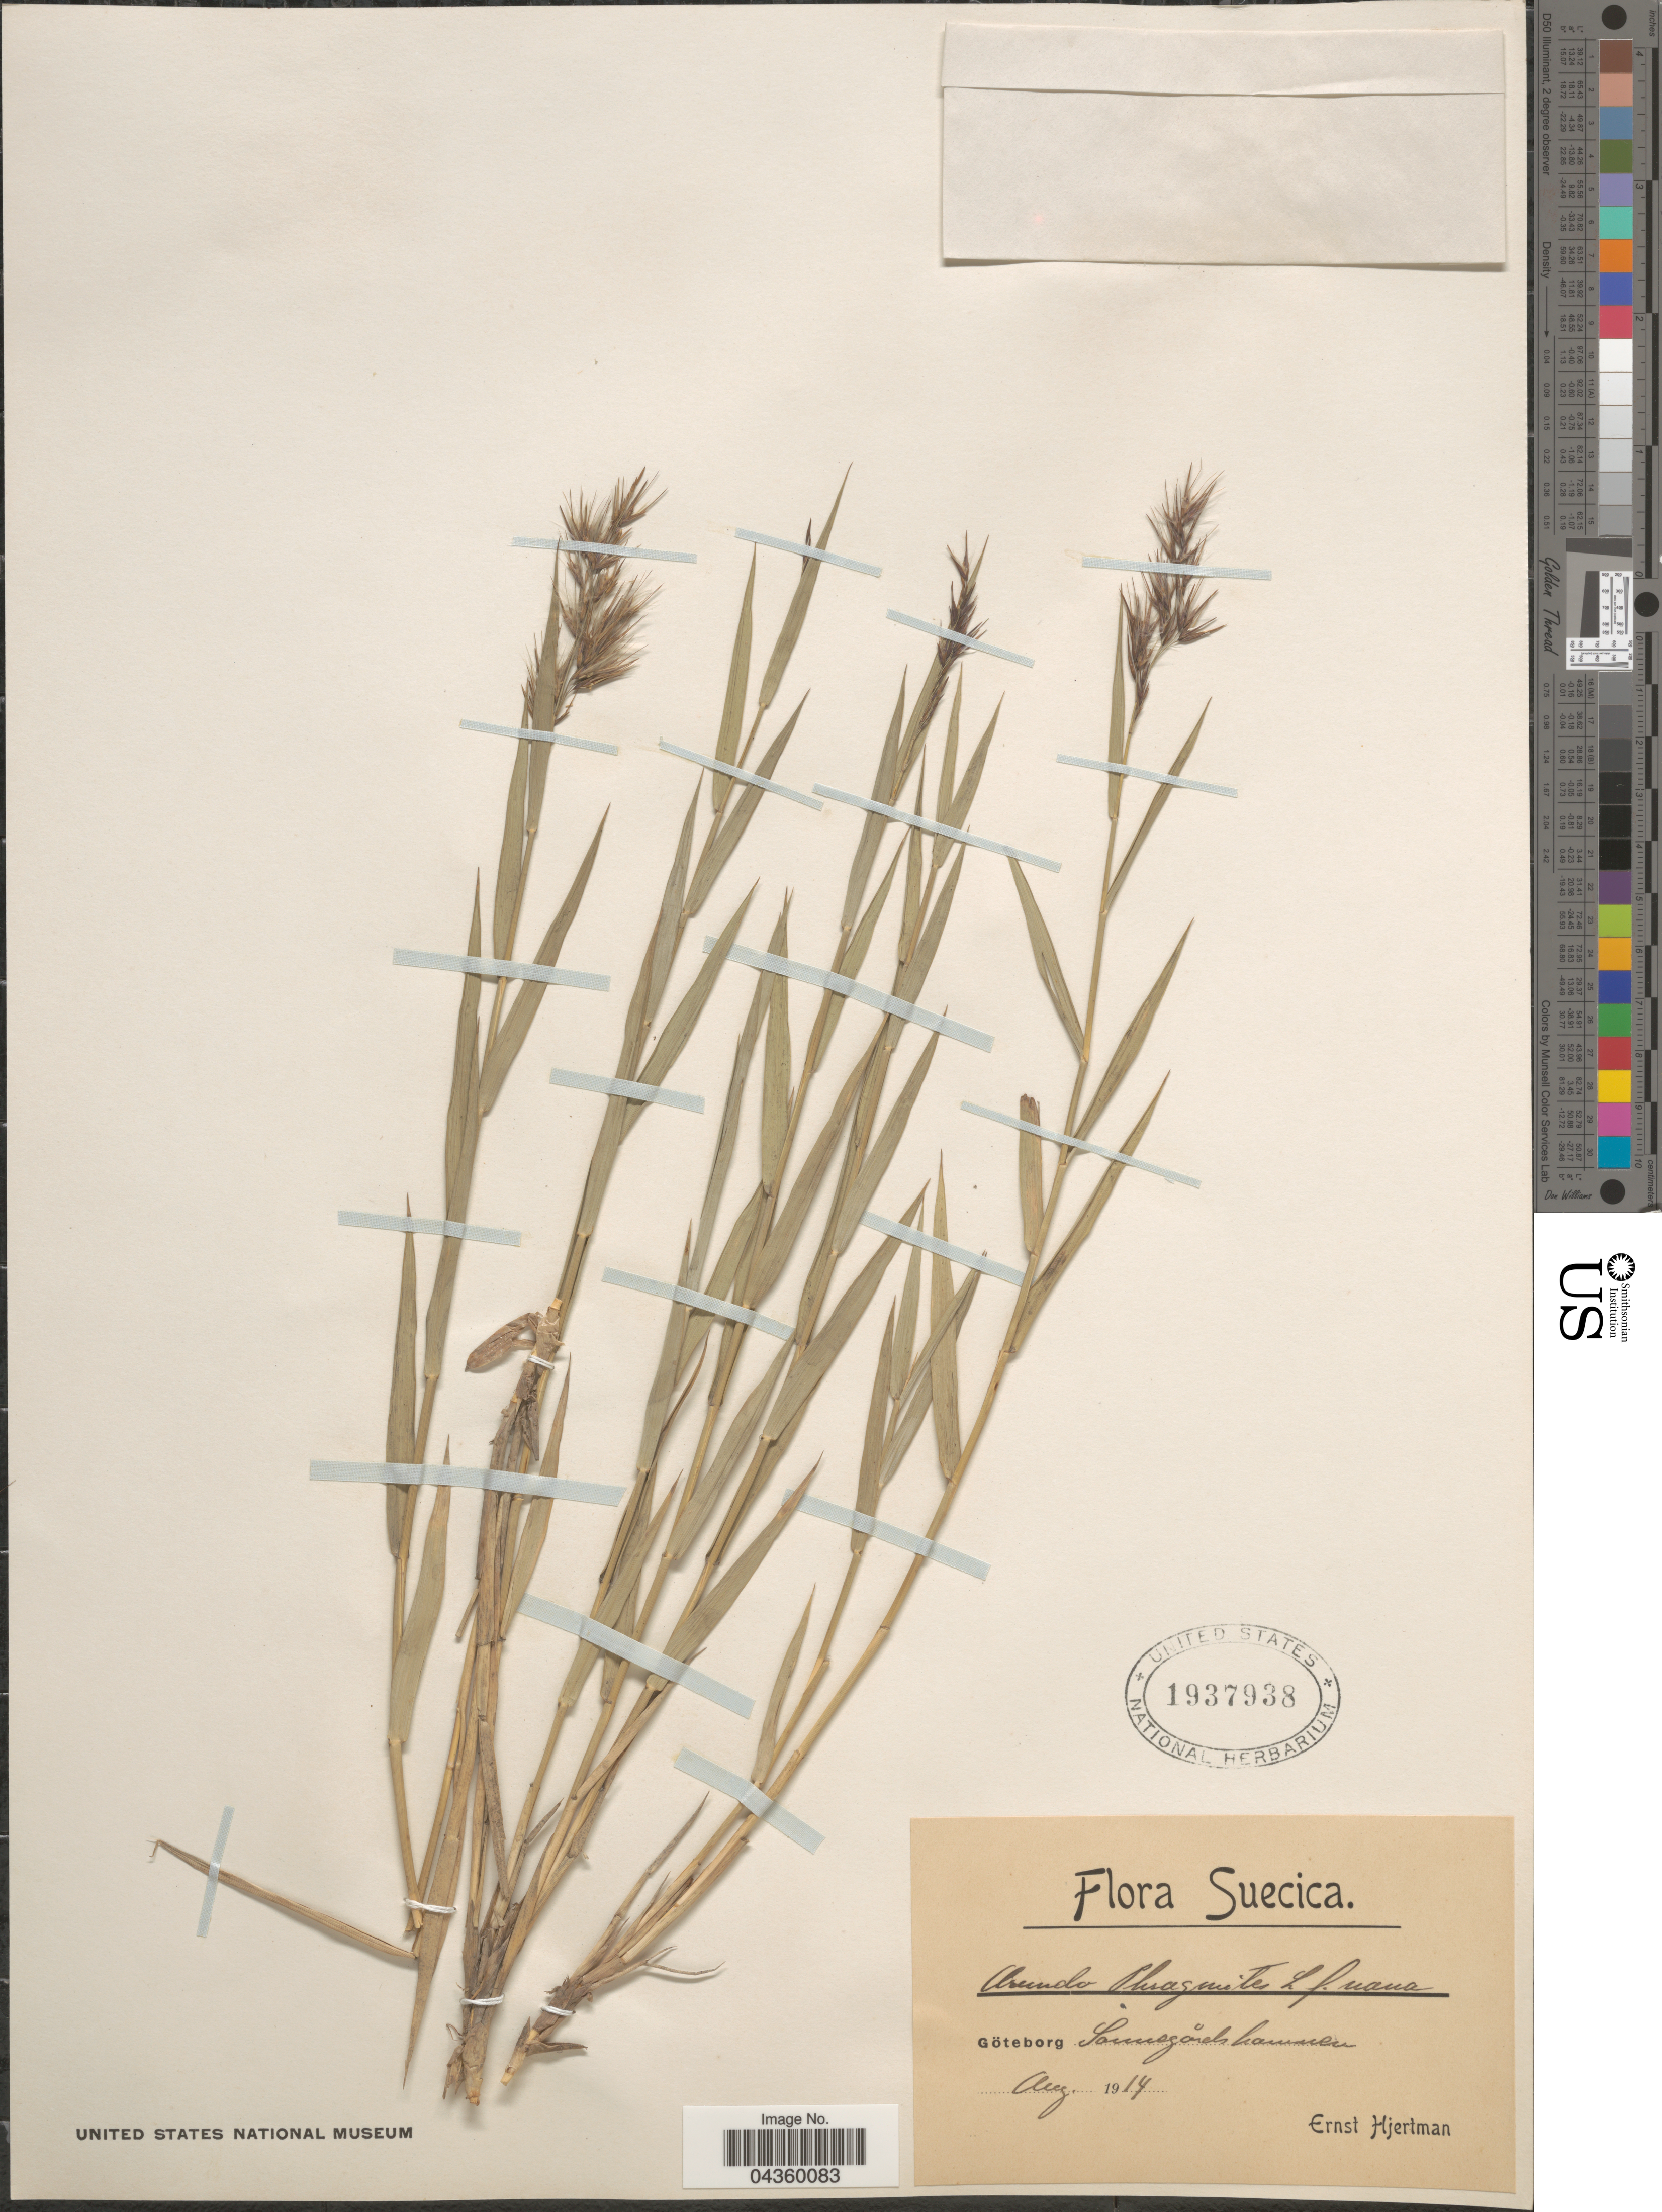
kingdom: Plantae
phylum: Tracheophyta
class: Liliopsida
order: Poales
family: Poaceae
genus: Phragmites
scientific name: Phragmites australis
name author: (Cav.) Trin. ex Steud.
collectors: E. Hjertman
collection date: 1914-08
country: Sweden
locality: Suecica. Göteborg Sannegårdshamnen.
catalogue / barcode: US 1937938